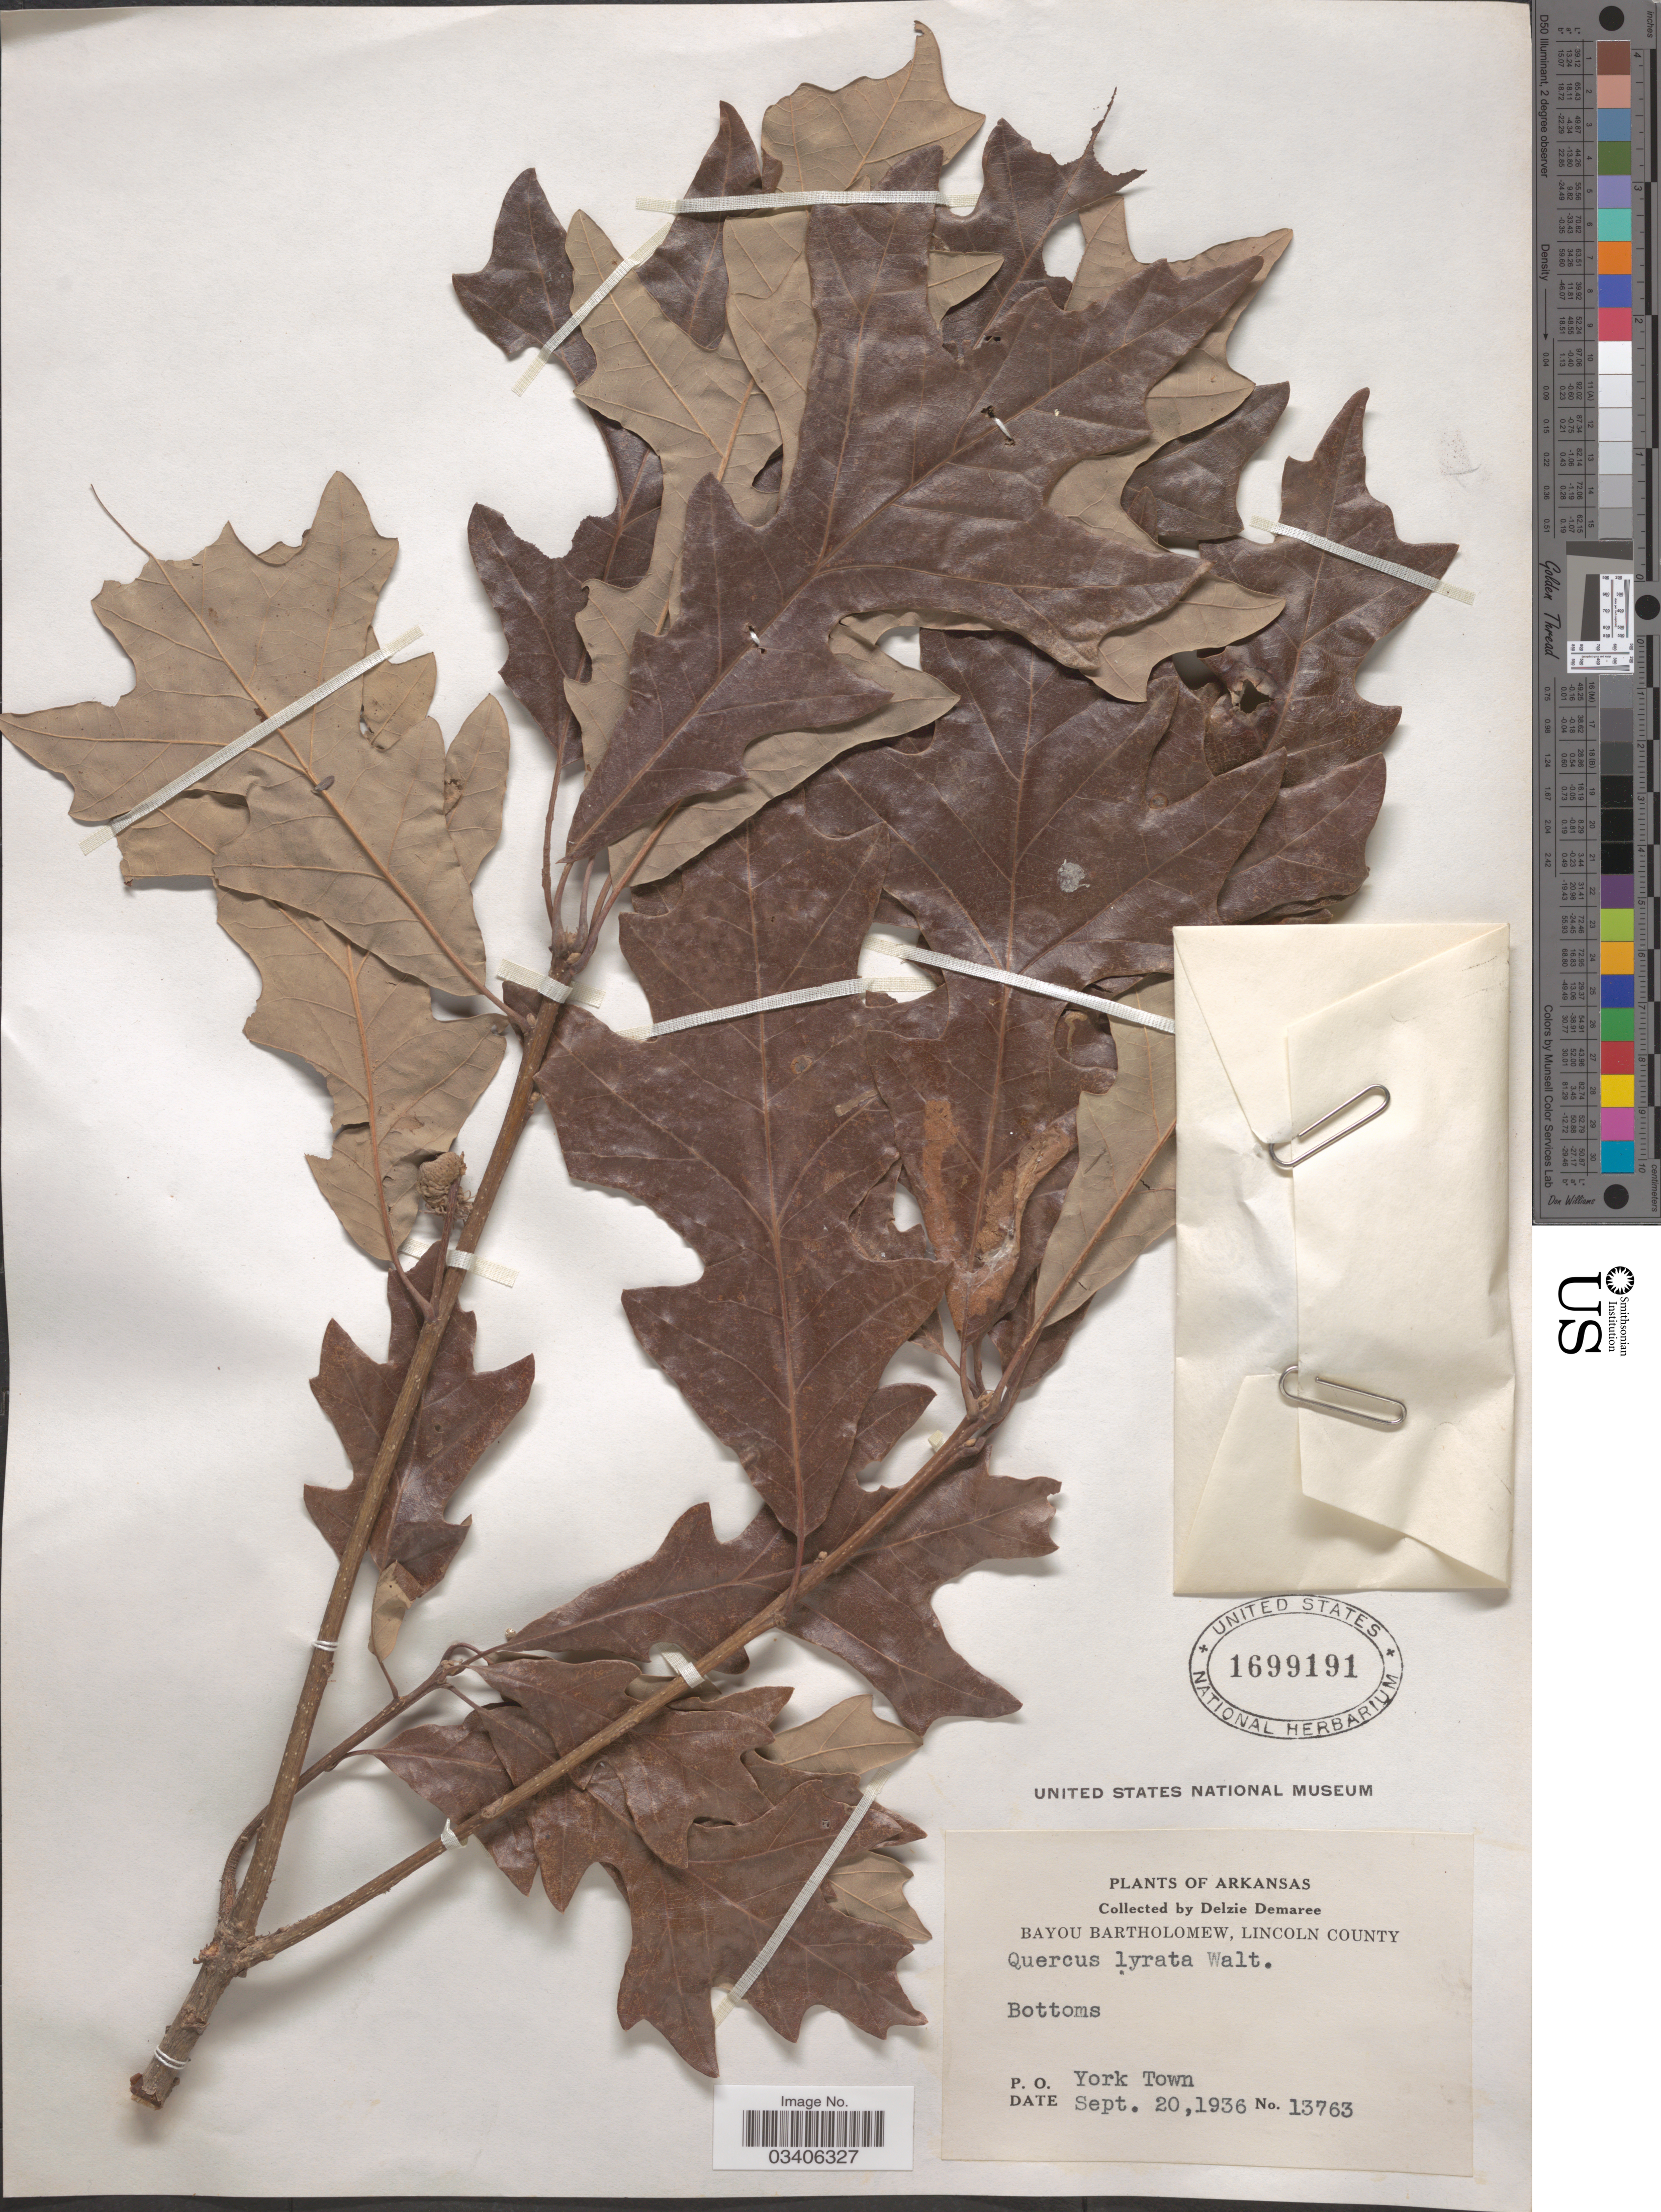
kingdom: Plantae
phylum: Tracheophyta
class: Magnoliopsida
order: Fagales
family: Fagaceae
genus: Quercus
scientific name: Quercus lyrata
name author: Walter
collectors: D. Demaree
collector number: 13763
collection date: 1936-09-20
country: United States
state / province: Arkansas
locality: Bayou Bartholomew, Lincoln County. P. O. York Town.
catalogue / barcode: US 1699191